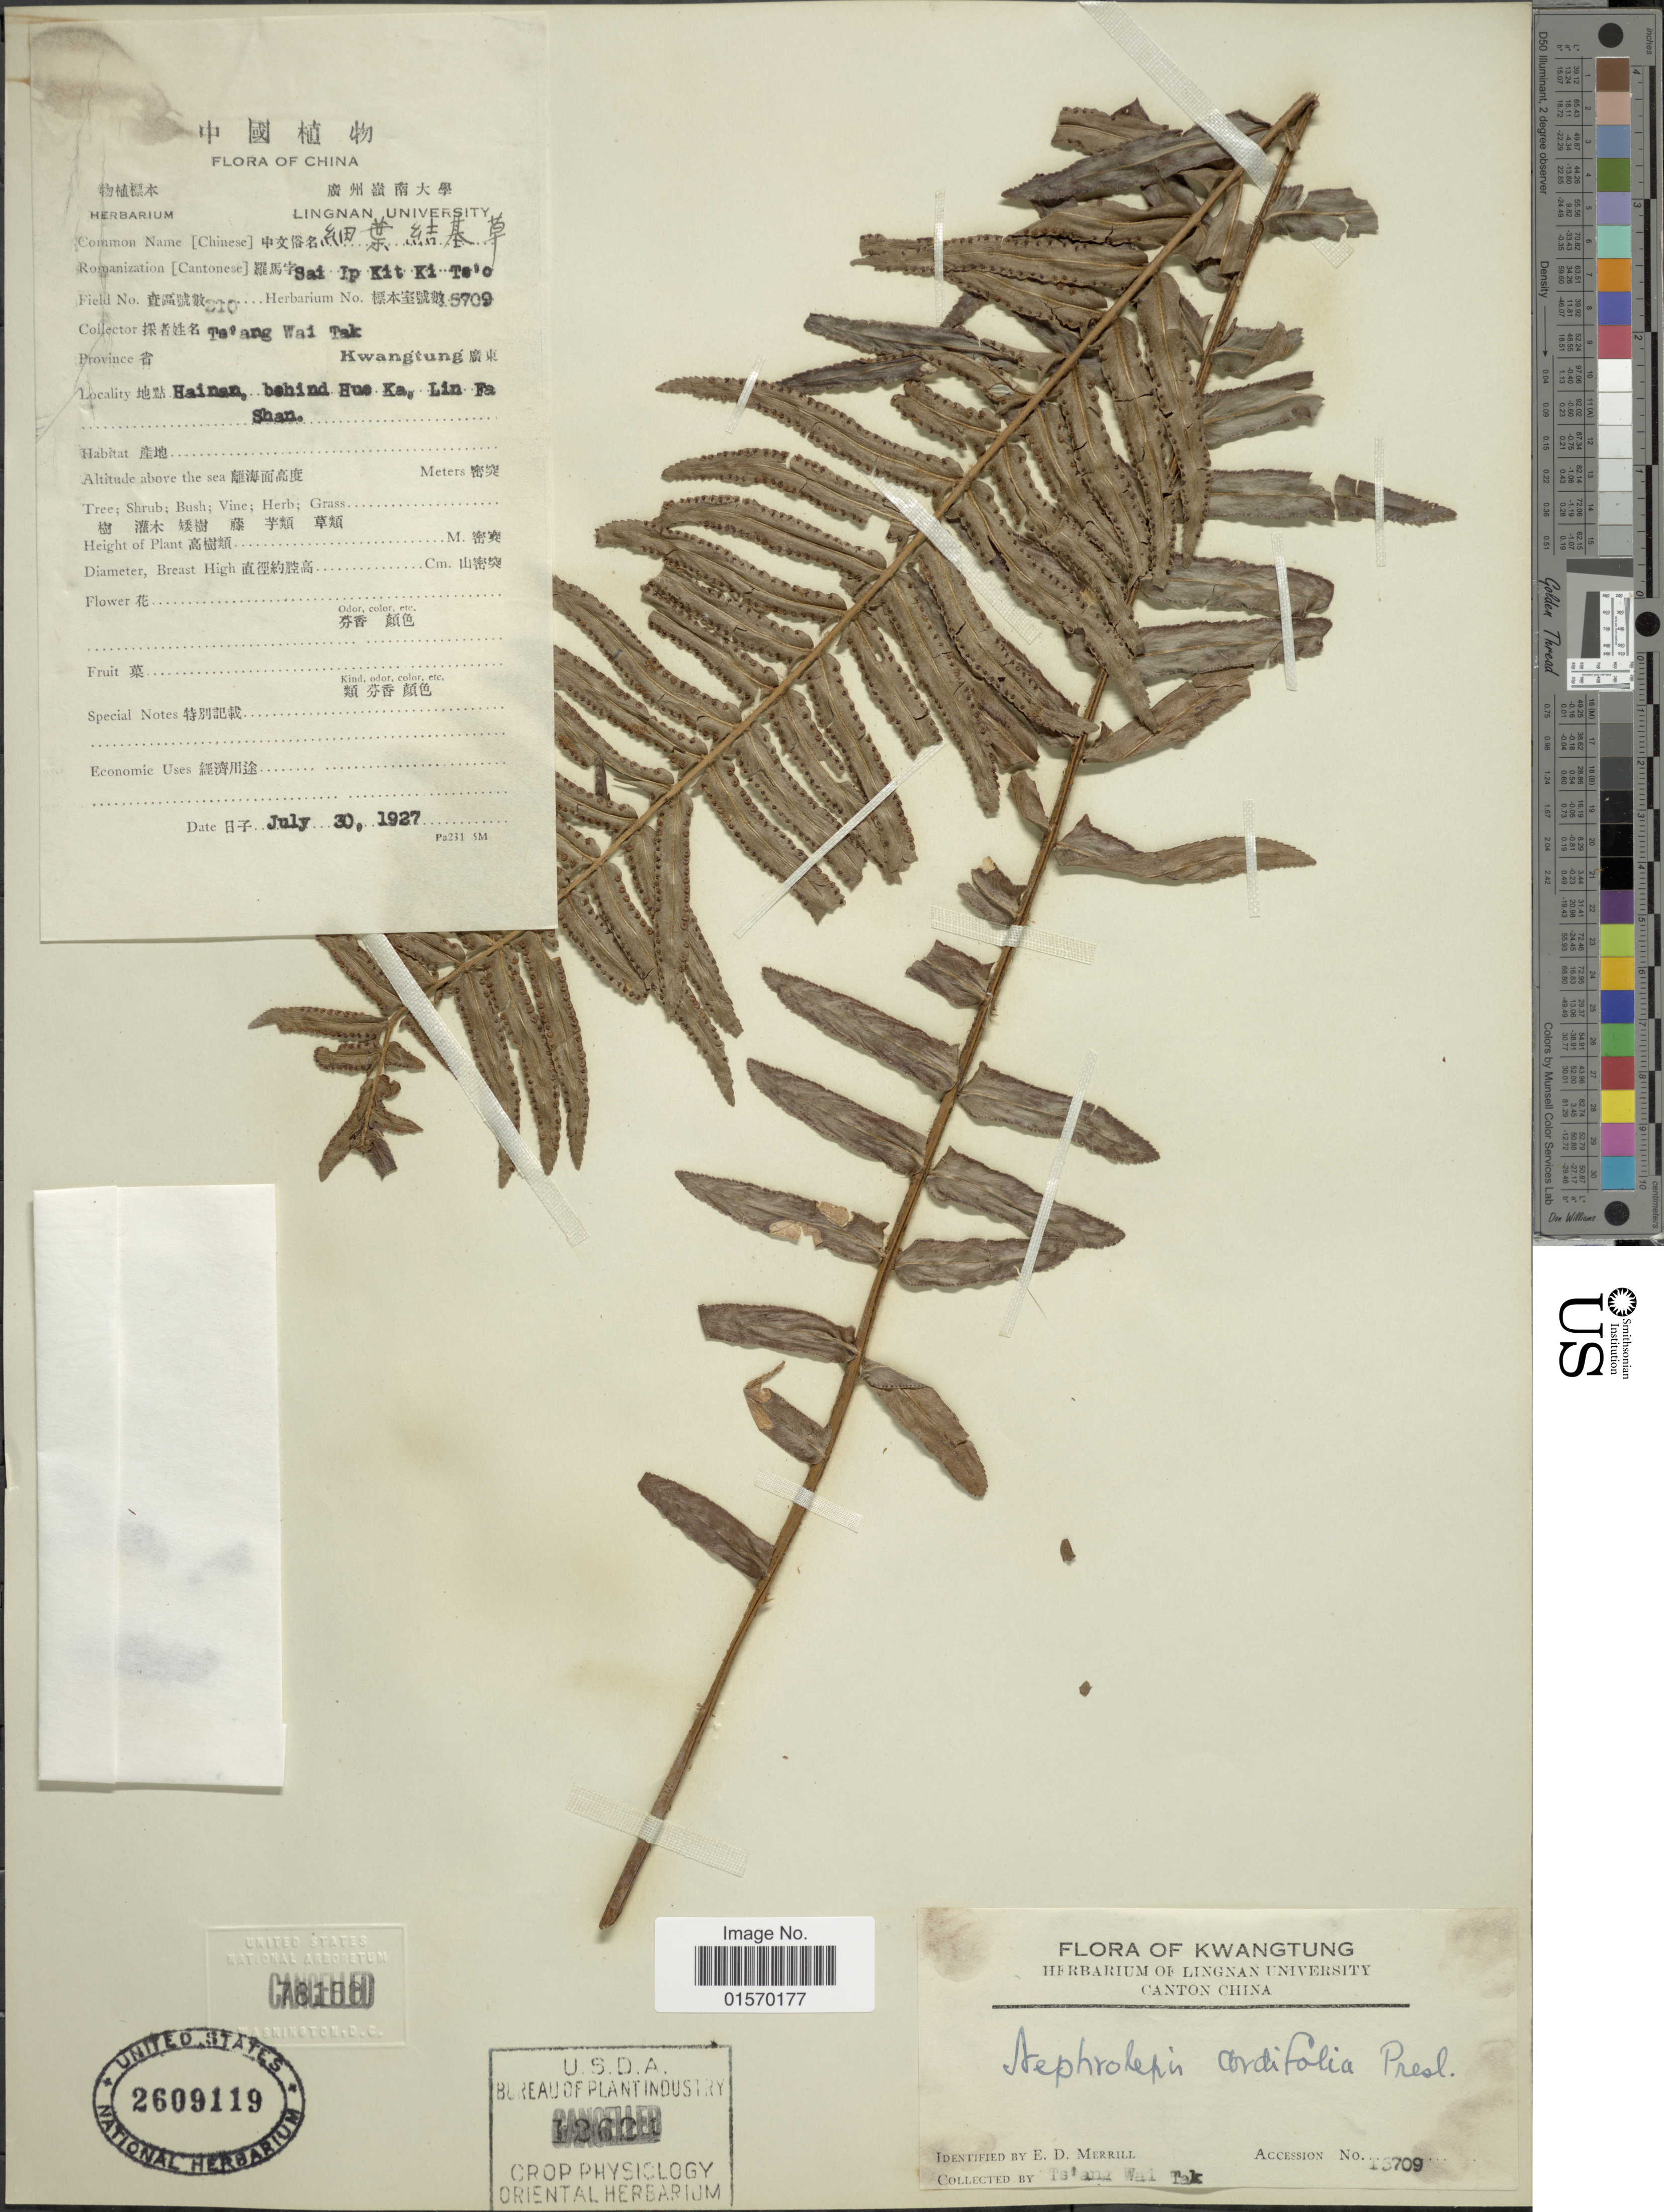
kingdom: Plantae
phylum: Tracheophyta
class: Polypodiopsida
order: Polypodiales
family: Nephrolepidaceae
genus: Nephrolepis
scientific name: Nephrolepis cordifolia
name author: (L.) C. Presl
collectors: W. T. Tsang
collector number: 210/15709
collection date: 1927-07-30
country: China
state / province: Hainan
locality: Kwangtung Province. Hainan, behind Hue Ka, Lin Fa Shan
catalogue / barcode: US 2609119